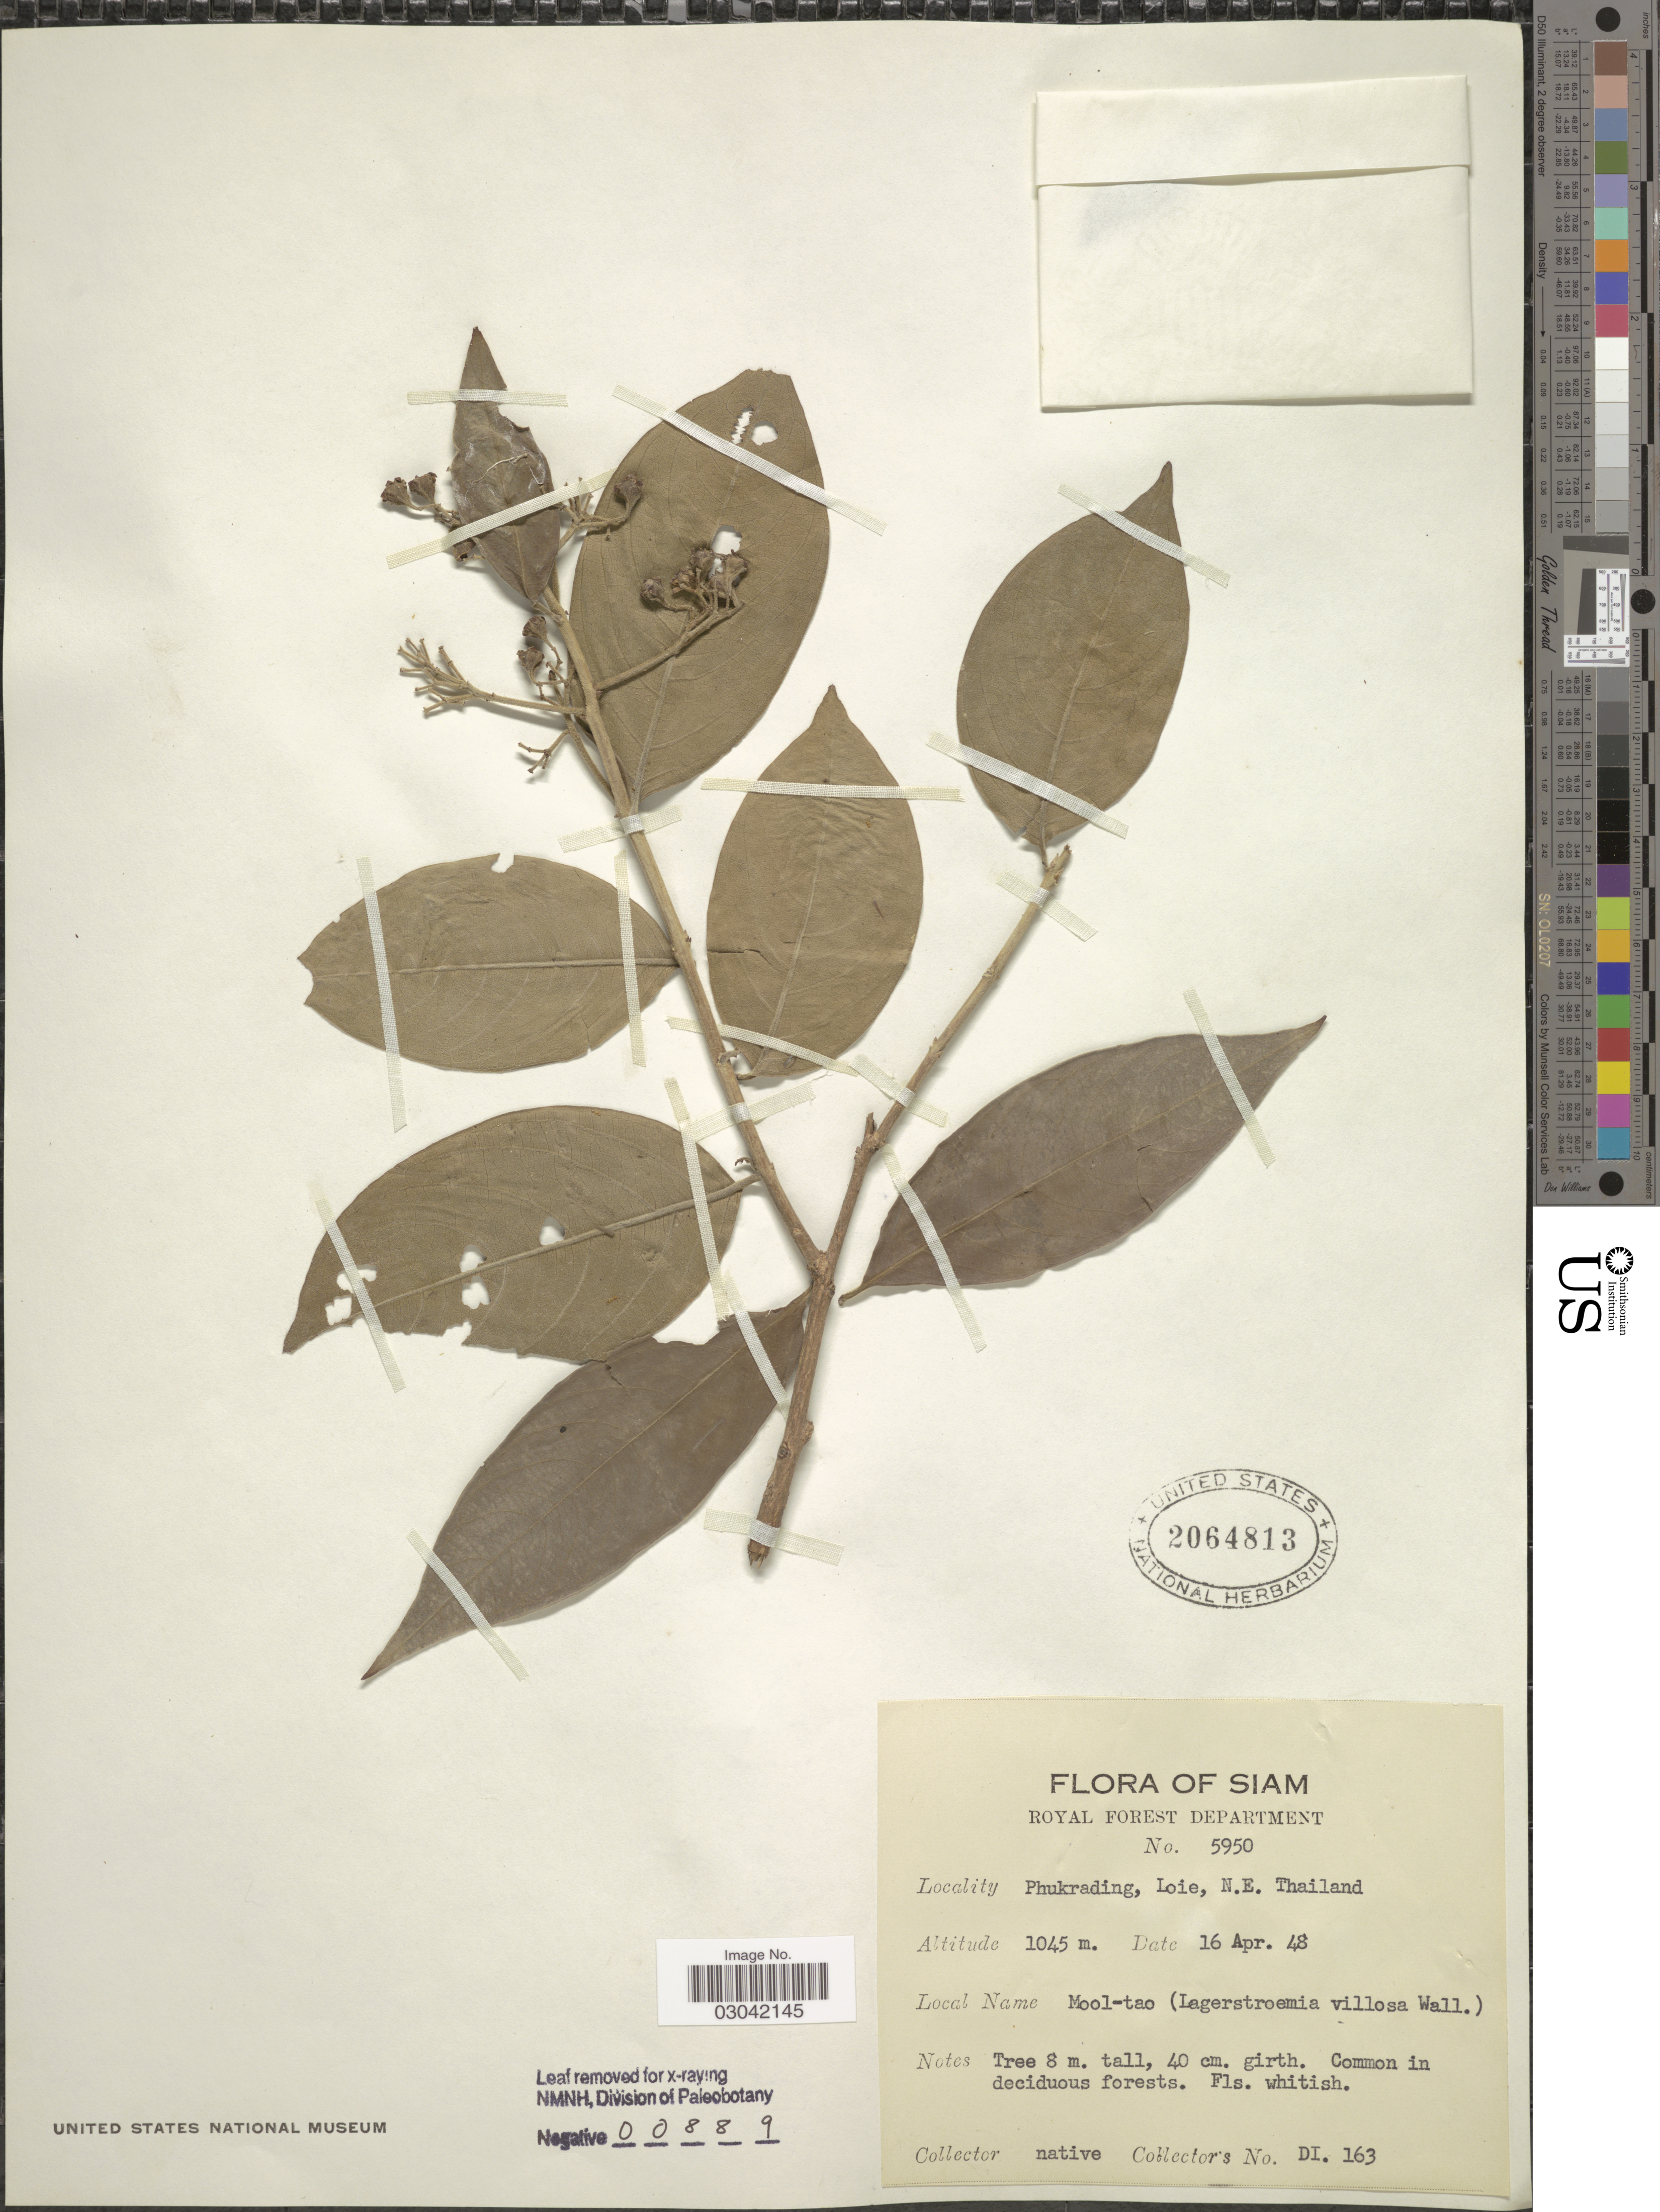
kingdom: Plantae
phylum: Tracheophyta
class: Magnoliopsida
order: Myrtales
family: Lythraceae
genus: Lagerstroemia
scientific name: Lagerstroemia villosa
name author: Wall. ex Kurz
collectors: Native collector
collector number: DI.163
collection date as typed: Transcribed d/m/y: 16/4/48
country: Thailand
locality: Siam. Phukrading, Loie, N.E. Thailand.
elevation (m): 1045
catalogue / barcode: US 2064813